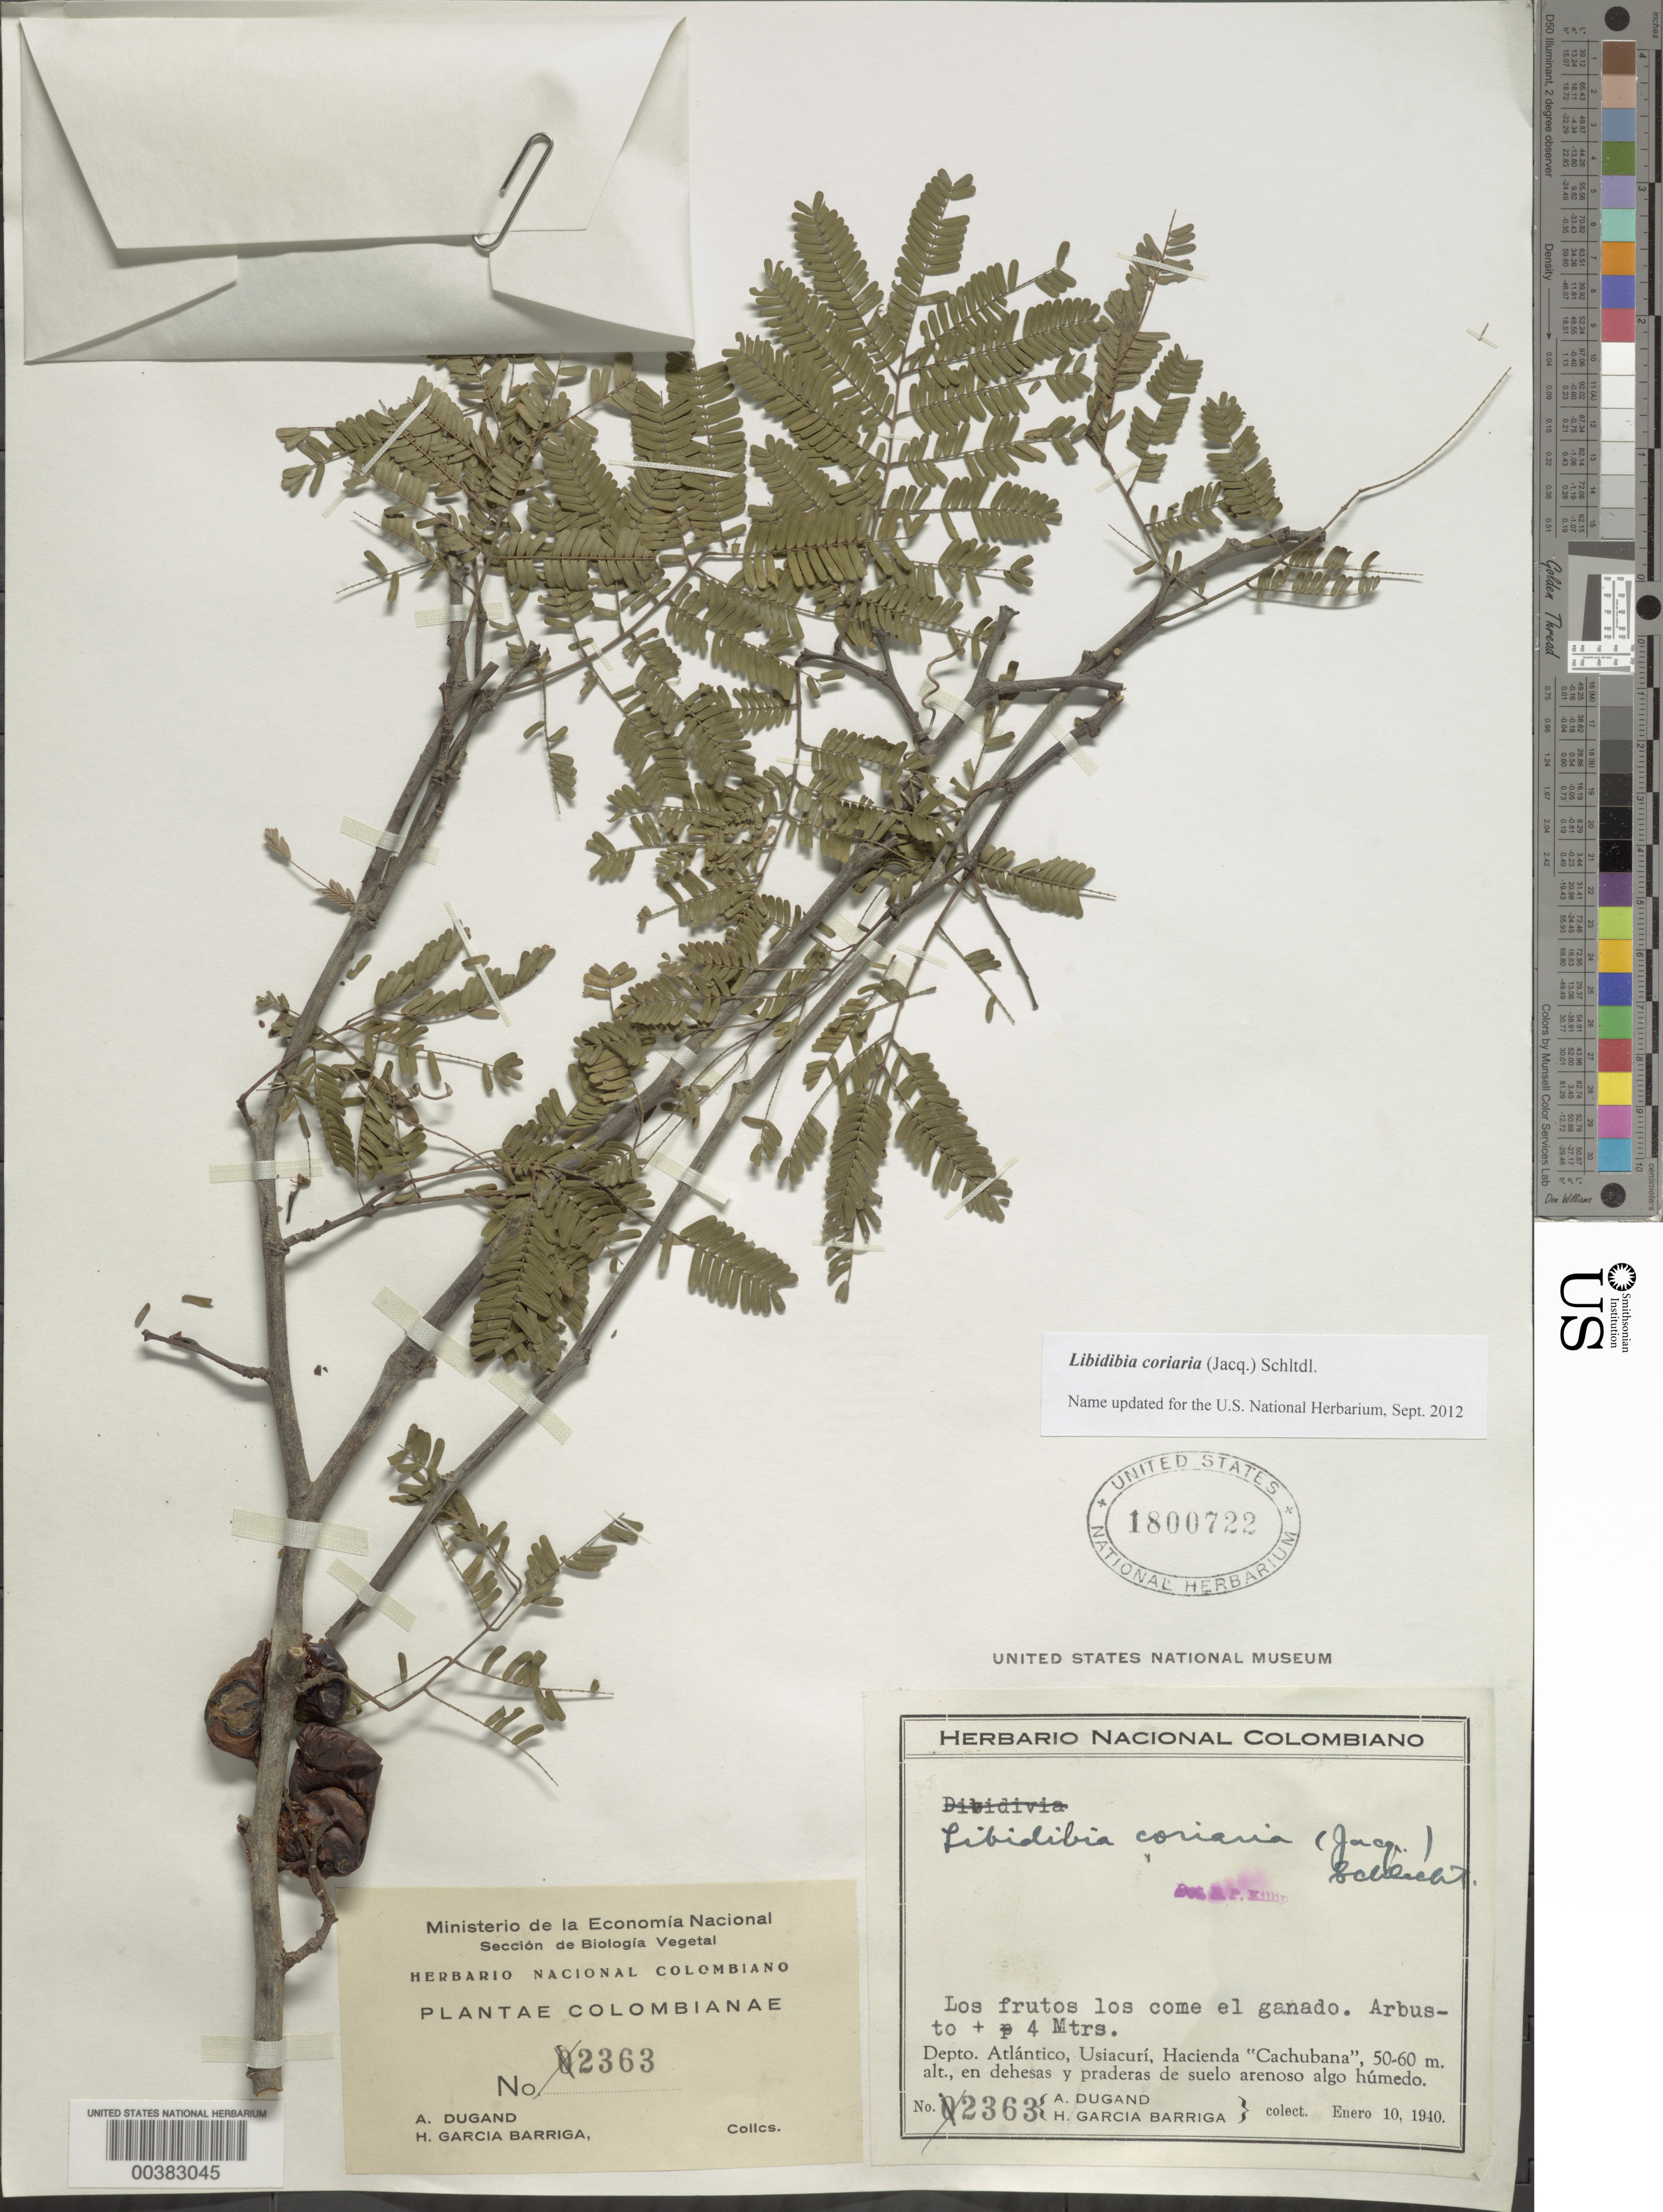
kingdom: Plantae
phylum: Tracheophyta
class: Magnoliopsida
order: Fabales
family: Fabaceae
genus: Libidibia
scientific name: Libidibia coriaria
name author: (Jacq.) Schltdl.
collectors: A. Dugand G. & H. García Barriga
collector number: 2363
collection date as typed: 10 Jan 1940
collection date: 1940-01-10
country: Colombia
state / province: Atlántico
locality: Usiacuri, Hacienda "Cachubana"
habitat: En dehesas y praderas de suelo arenoso algo humedo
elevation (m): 50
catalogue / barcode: US 1800722